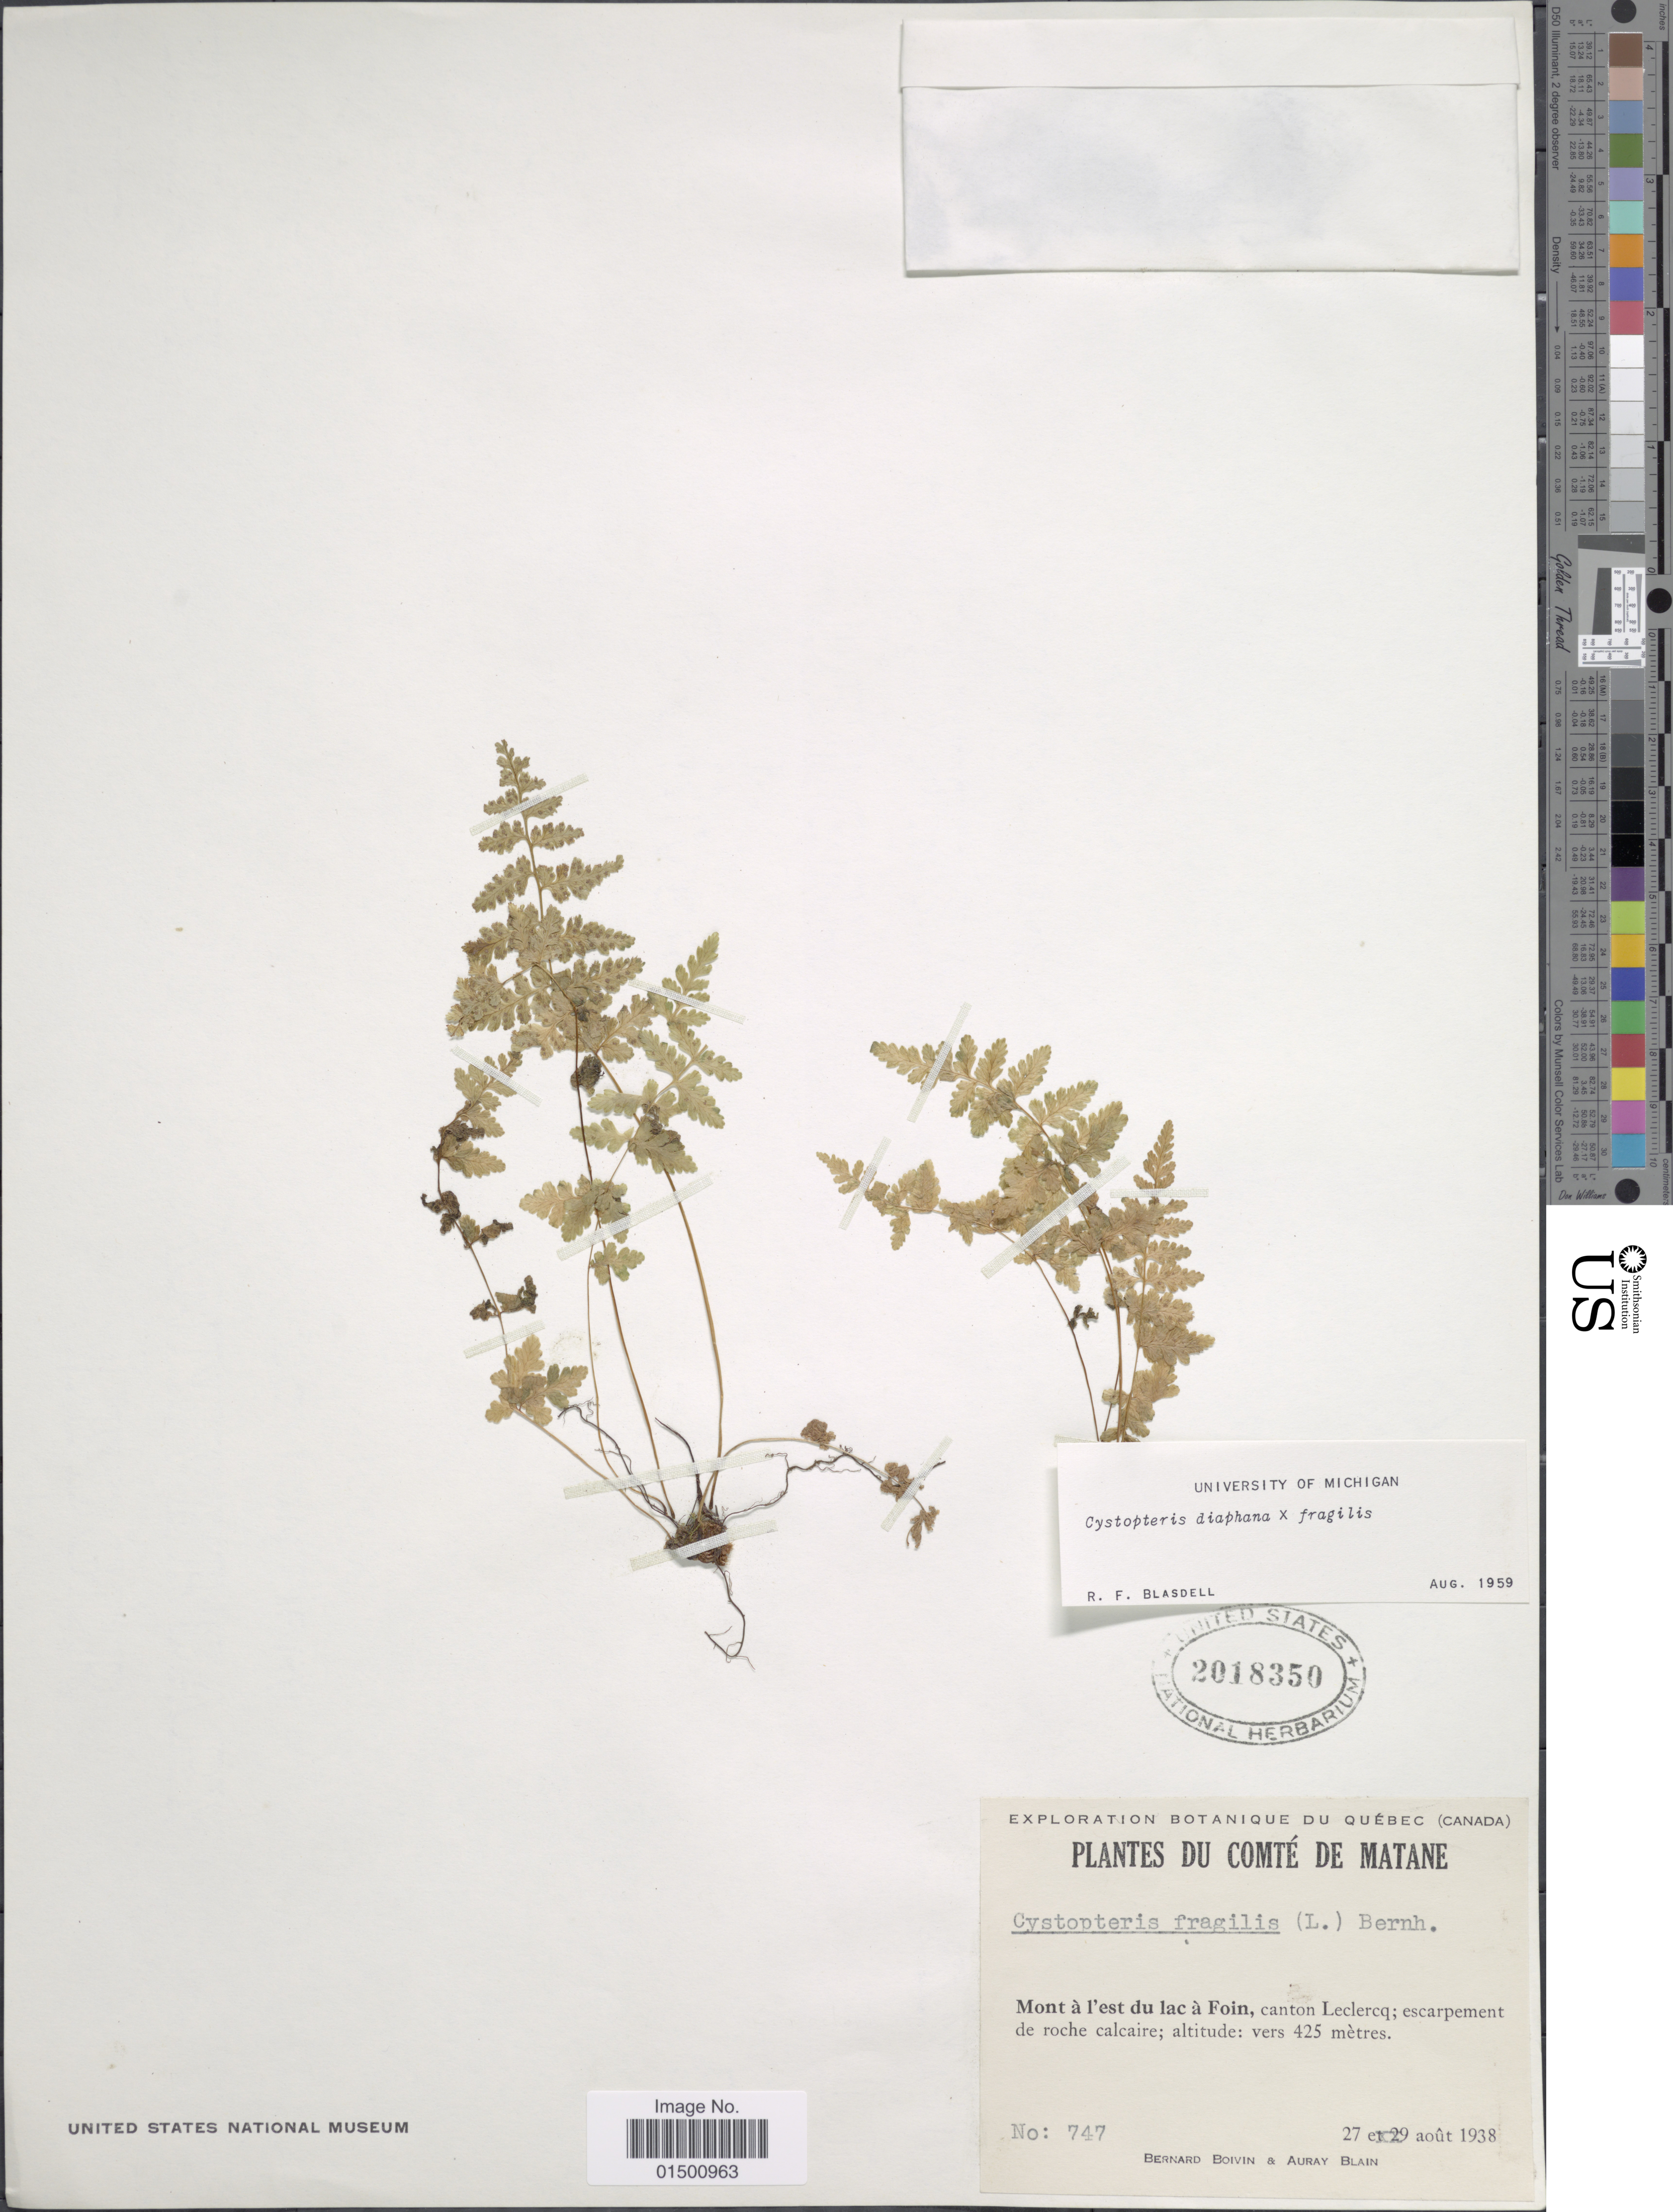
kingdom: Plantae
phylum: Tracheophyta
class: Polypodiopsida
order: Polypodiales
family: Cystopteridaceae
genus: Cystopteris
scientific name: Cystopteris diaphana x C. fragilis (L.) Bernh.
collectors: J. R. B. Boivin & A. Blain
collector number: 747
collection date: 1938-08-27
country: Canada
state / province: Quebec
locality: Comte du Matane, mont a l'est du lac a Foin, canton Leclercq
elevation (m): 425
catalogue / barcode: US 2018350